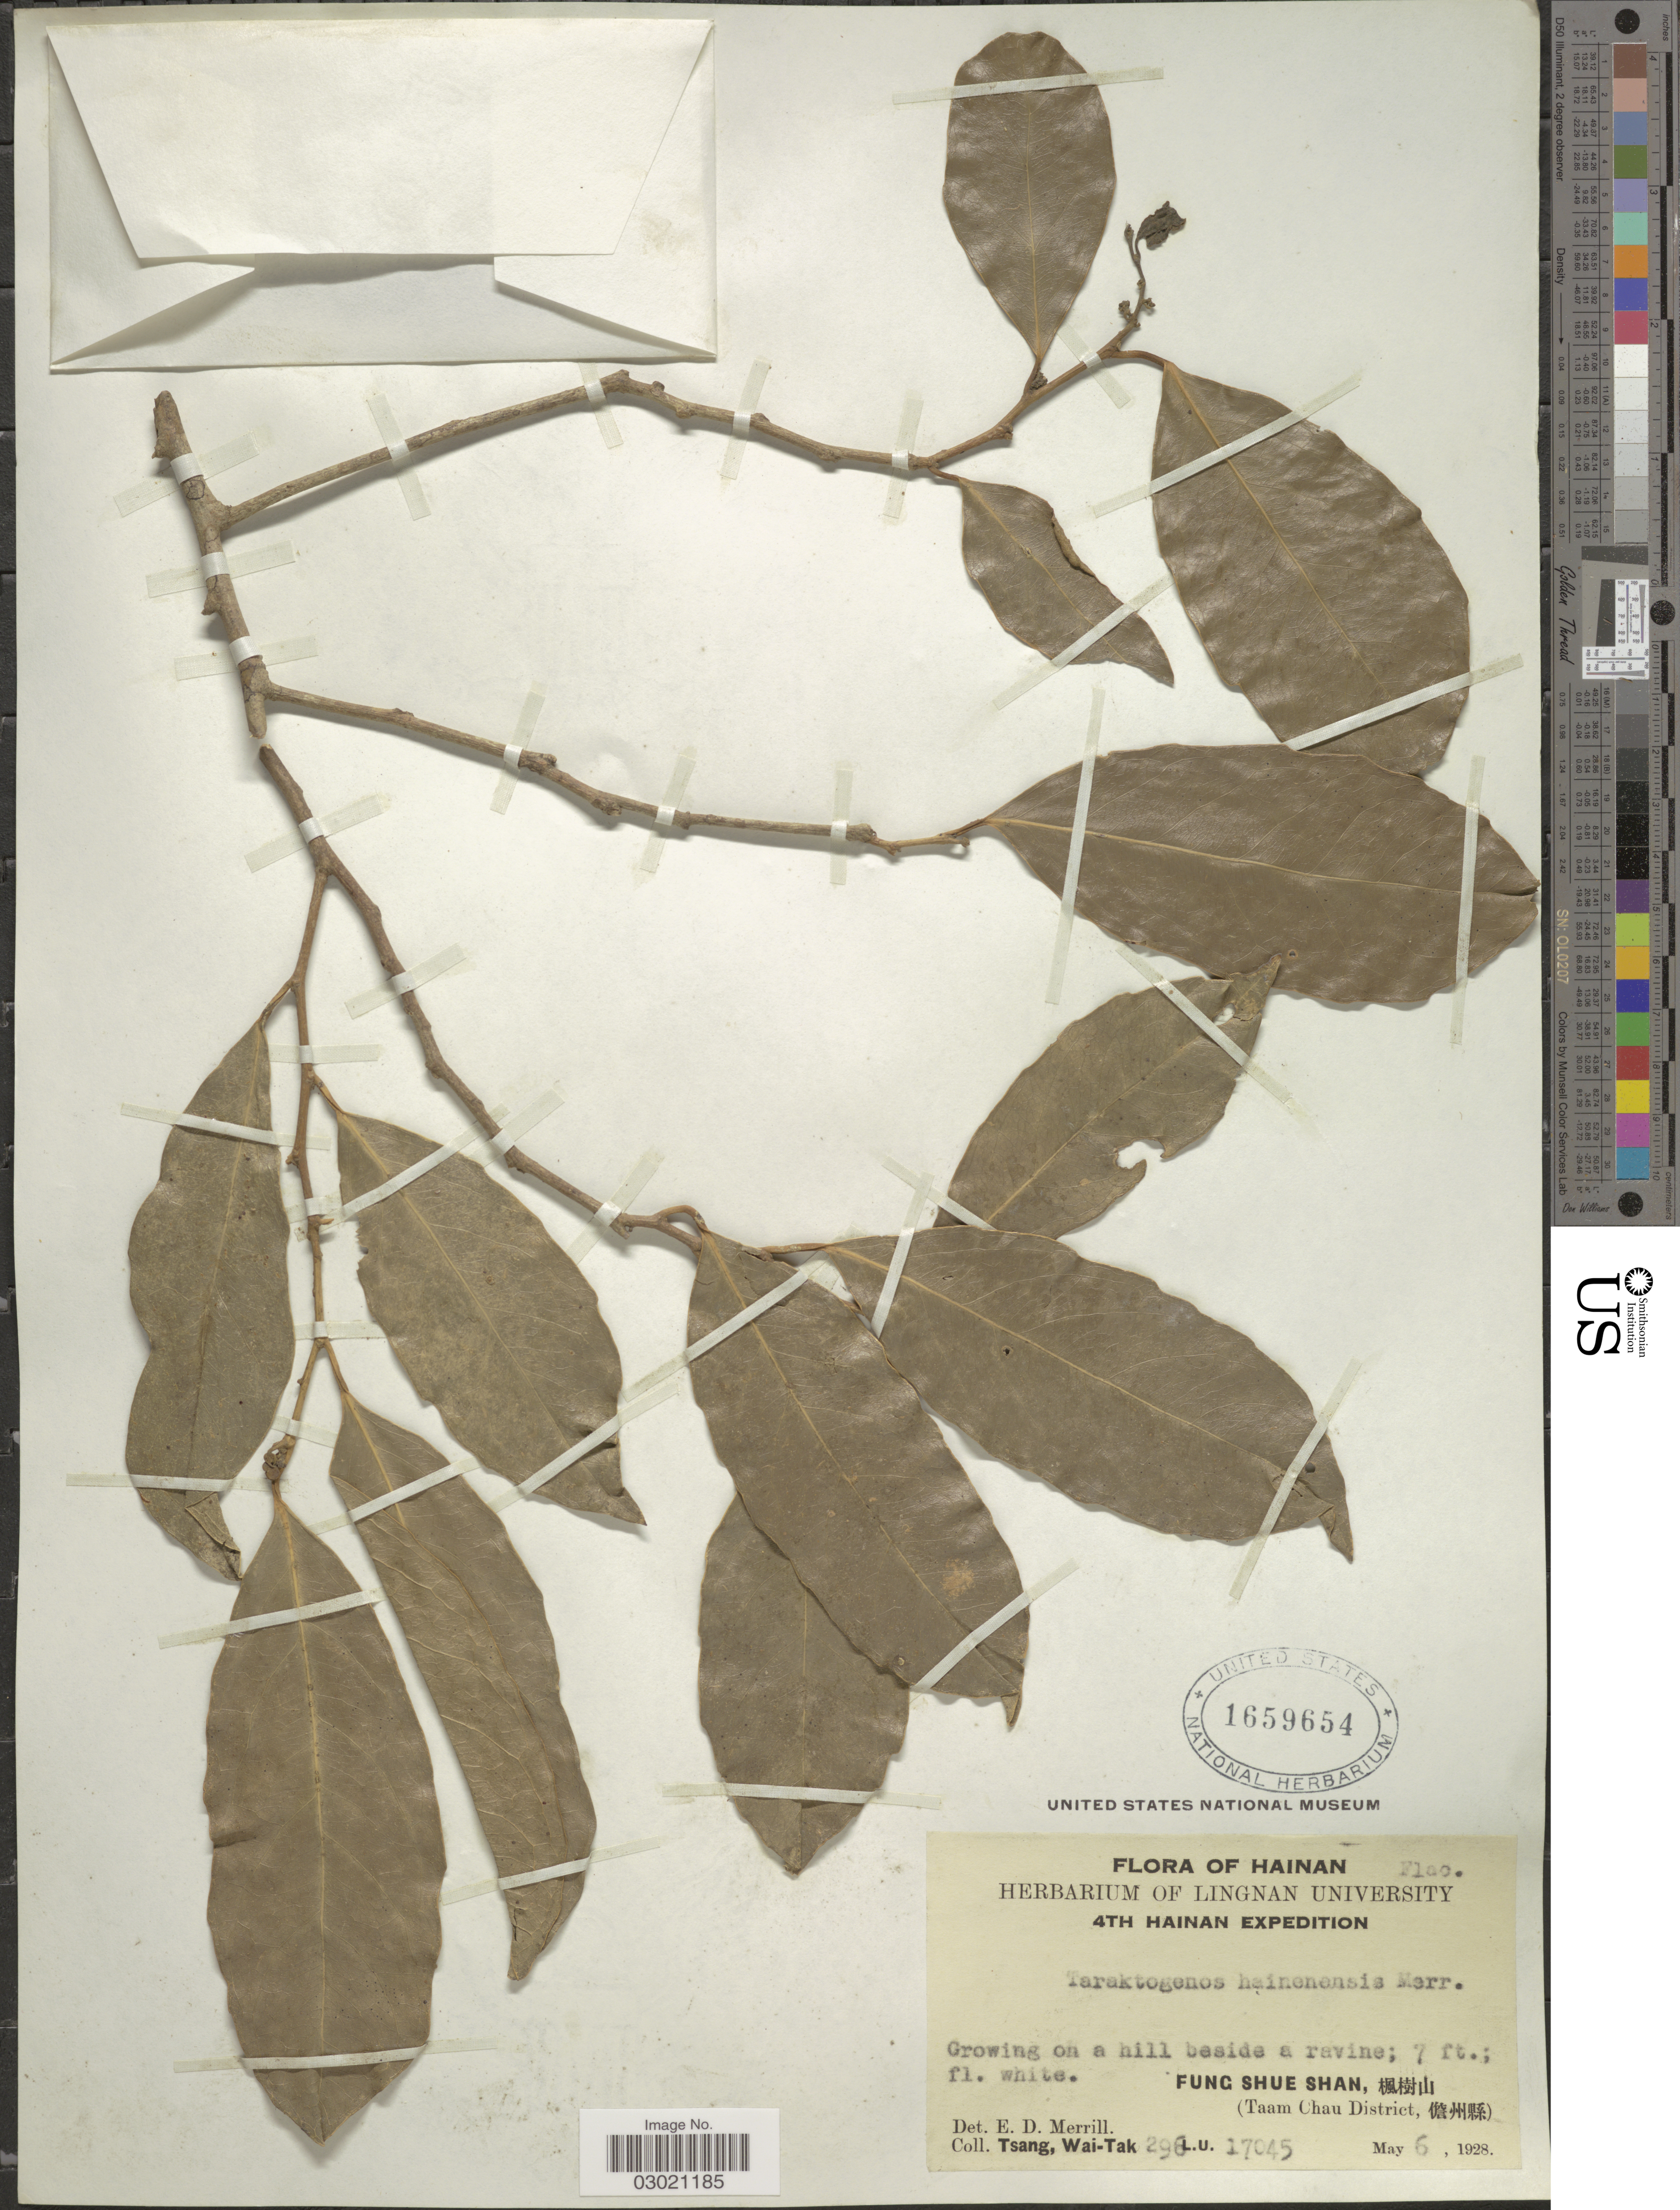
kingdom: Plantae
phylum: Tracheophyta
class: Magnoliopsida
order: Malpighiales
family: Achariaceae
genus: Hydnocarpus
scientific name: Hydnocarpus hainanensis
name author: (Merr.) Sleumer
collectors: W. T. Tsang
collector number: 296L.U.17045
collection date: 1928-05-06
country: China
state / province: Hainan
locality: Fung Shue Shan, X, (Taam Chau District, X).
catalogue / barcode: US 1659654